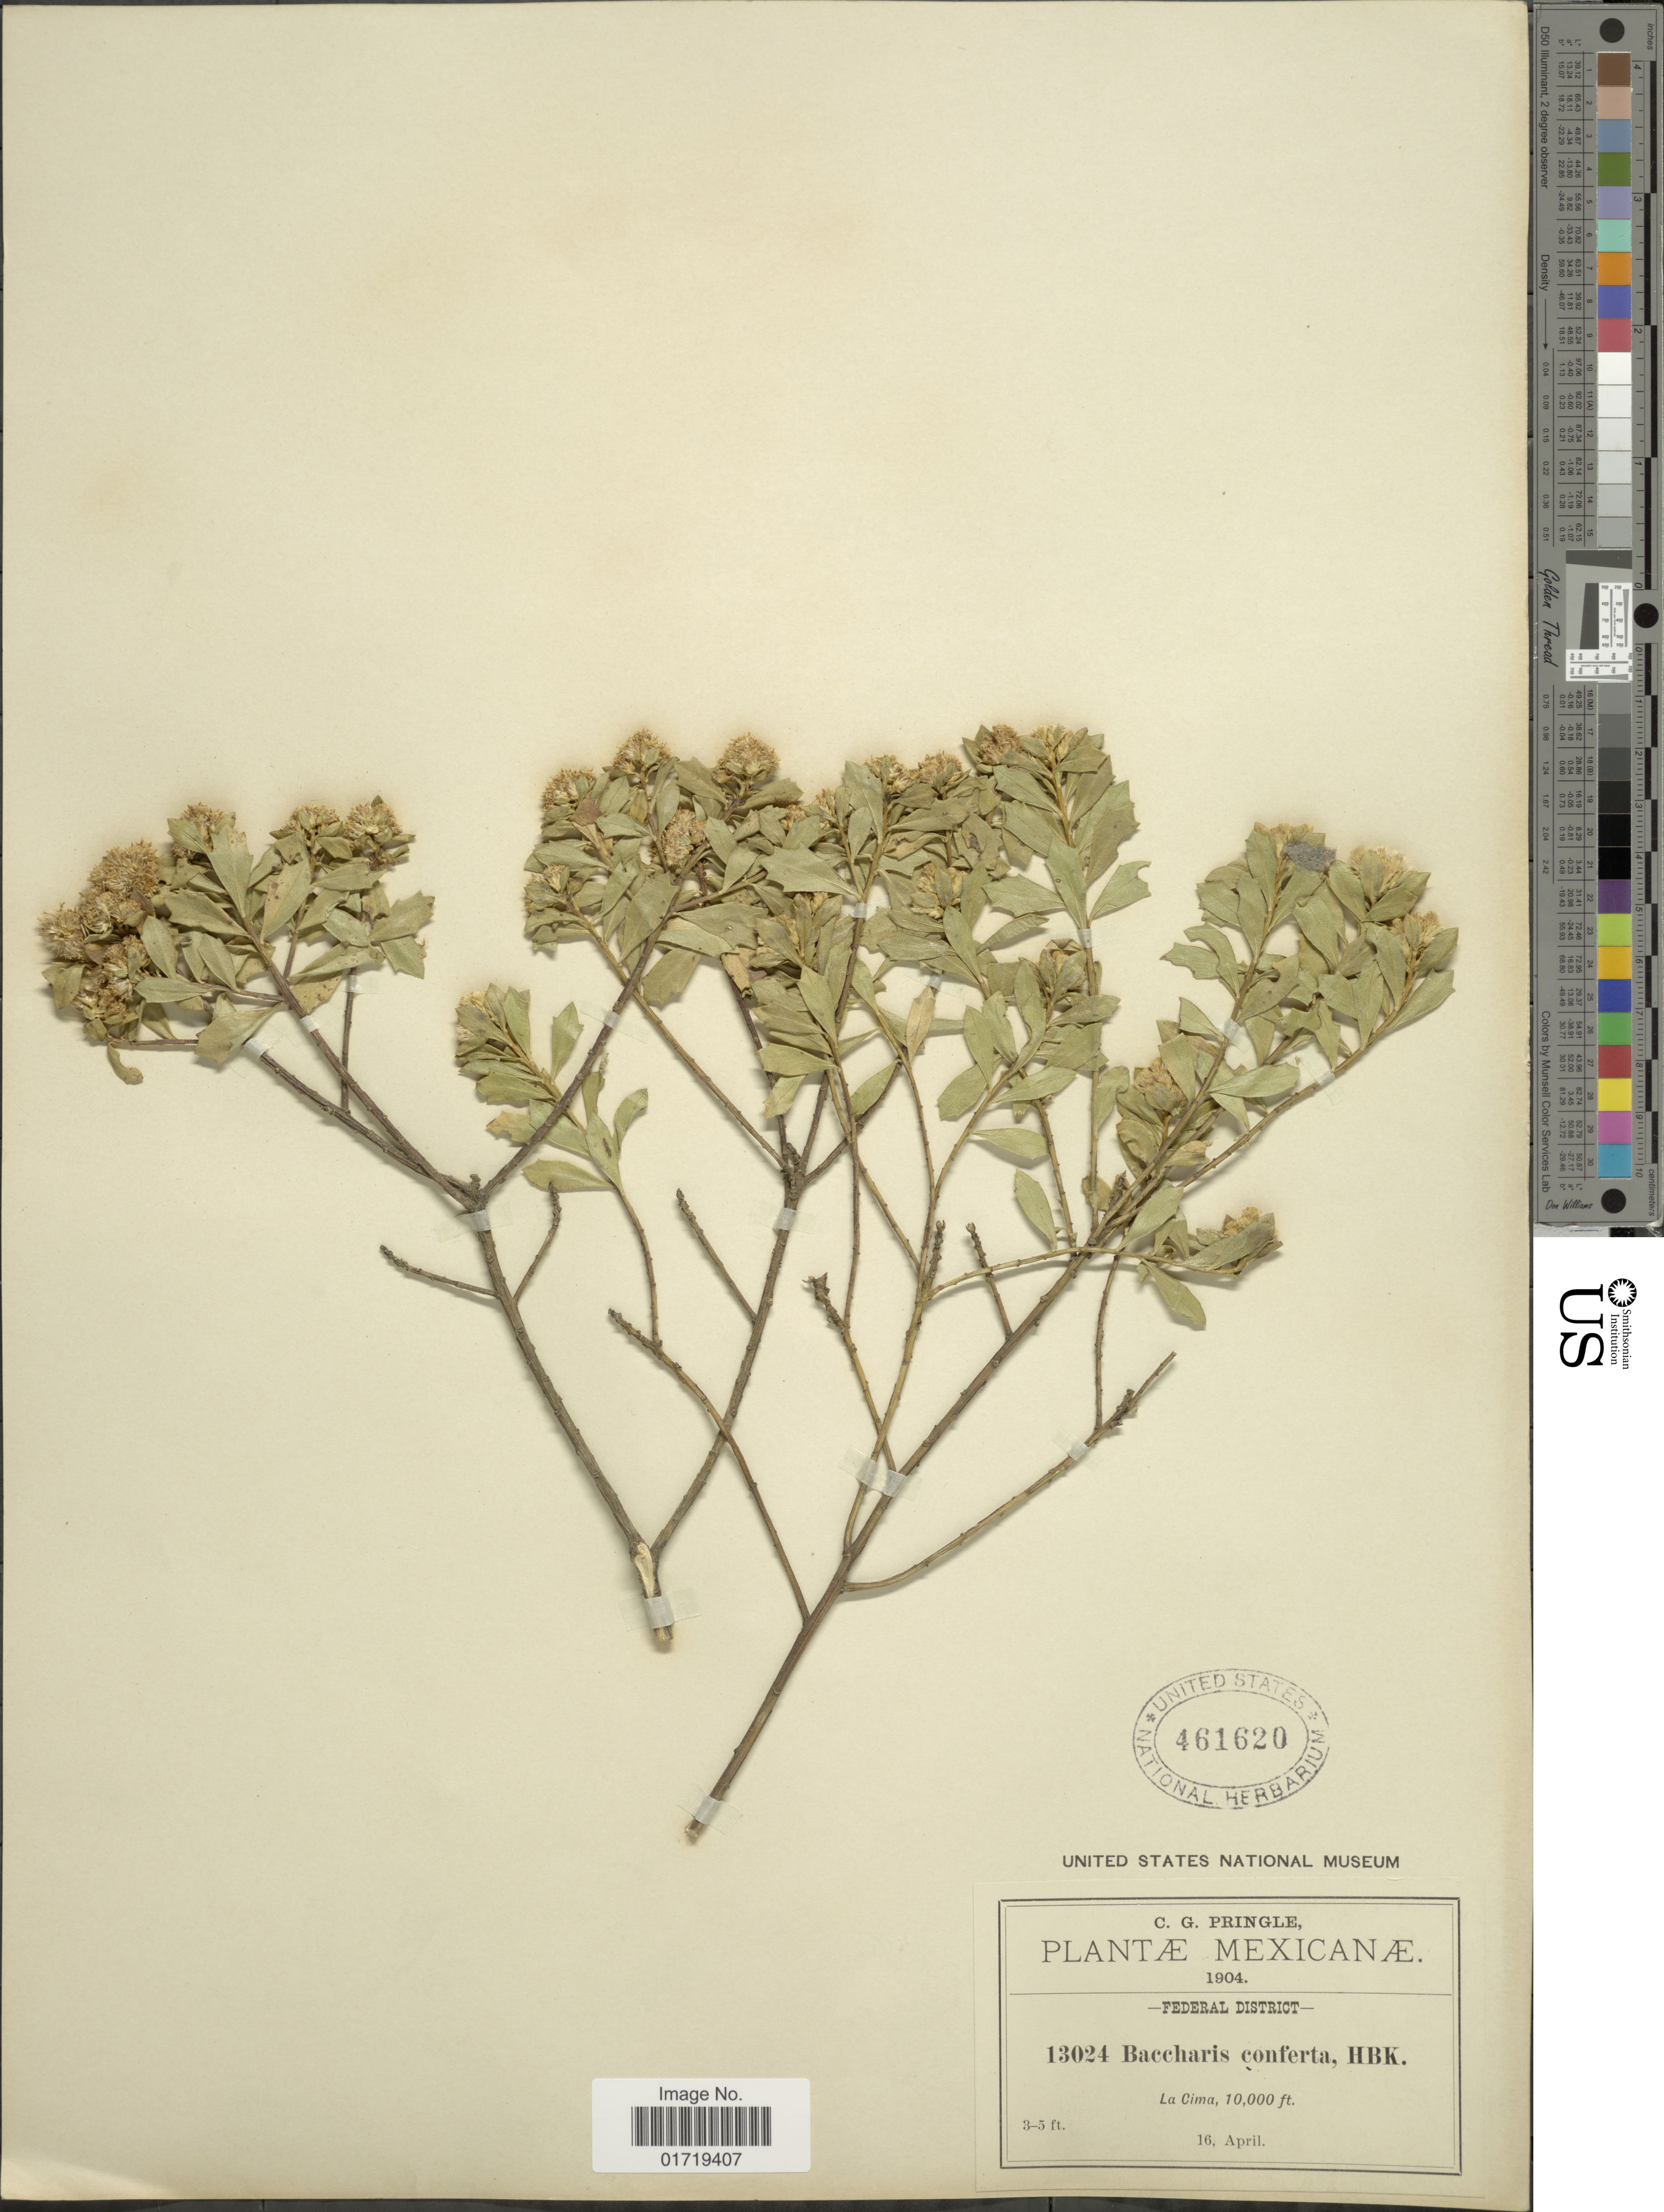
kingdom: Plantae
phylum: Tracheophyta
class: Magnoliopsida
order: Asterales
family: Asteraceae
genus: Baccharis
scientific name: Baccharis conferta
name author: Kunth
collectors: C. G. Pringle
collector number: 13024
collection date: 1904-04-16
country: Mexico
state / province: Distrito Federal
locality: Federal District, La Cima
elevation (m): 30480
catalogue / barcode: US 461620